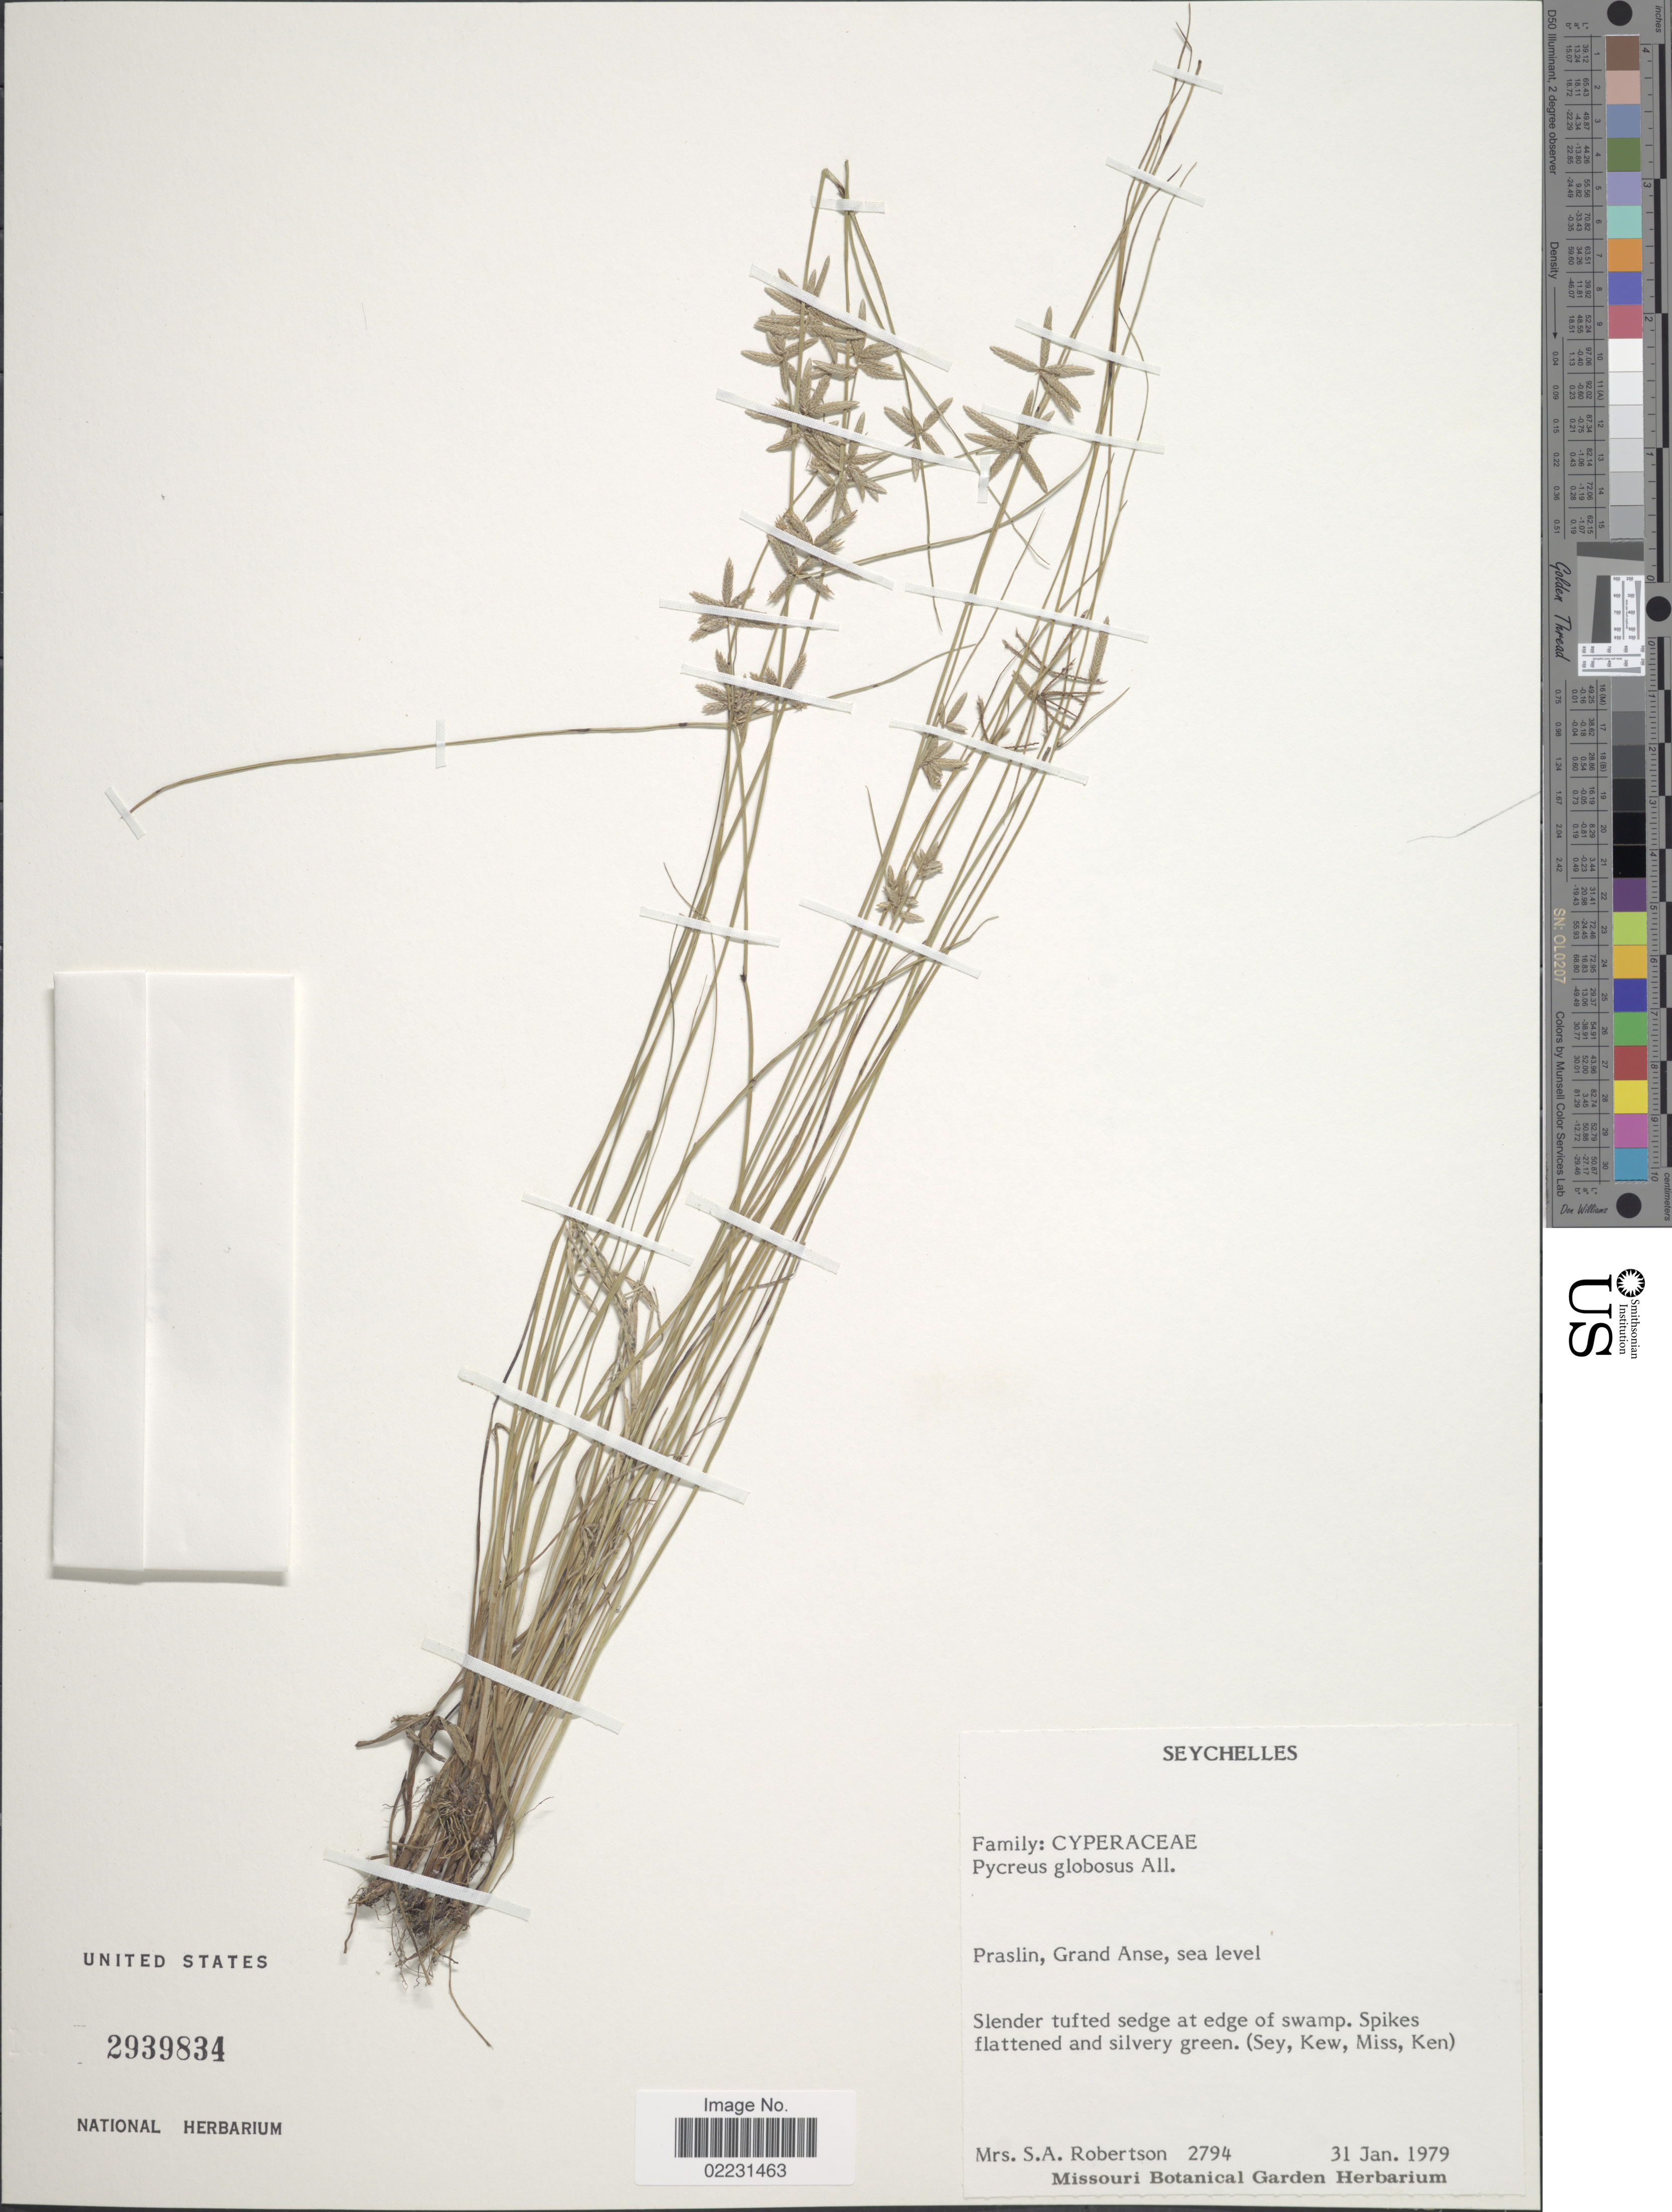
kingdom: Plantae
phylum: Tracheophyta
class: Liliopsida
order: Poales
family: Cyperaceae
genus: Cyperus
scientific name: Cyperus flavidus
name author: Retz.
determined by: Strong, Mark T., (BOT), Smithsonian Institution - National Museum of Natural History (UNITED STATES)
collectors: S. Robertson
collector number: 2794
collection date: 1979-01-31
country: Seychelles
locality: Seychelles, Praslin, Grand Anse.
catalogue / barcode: US 2939834